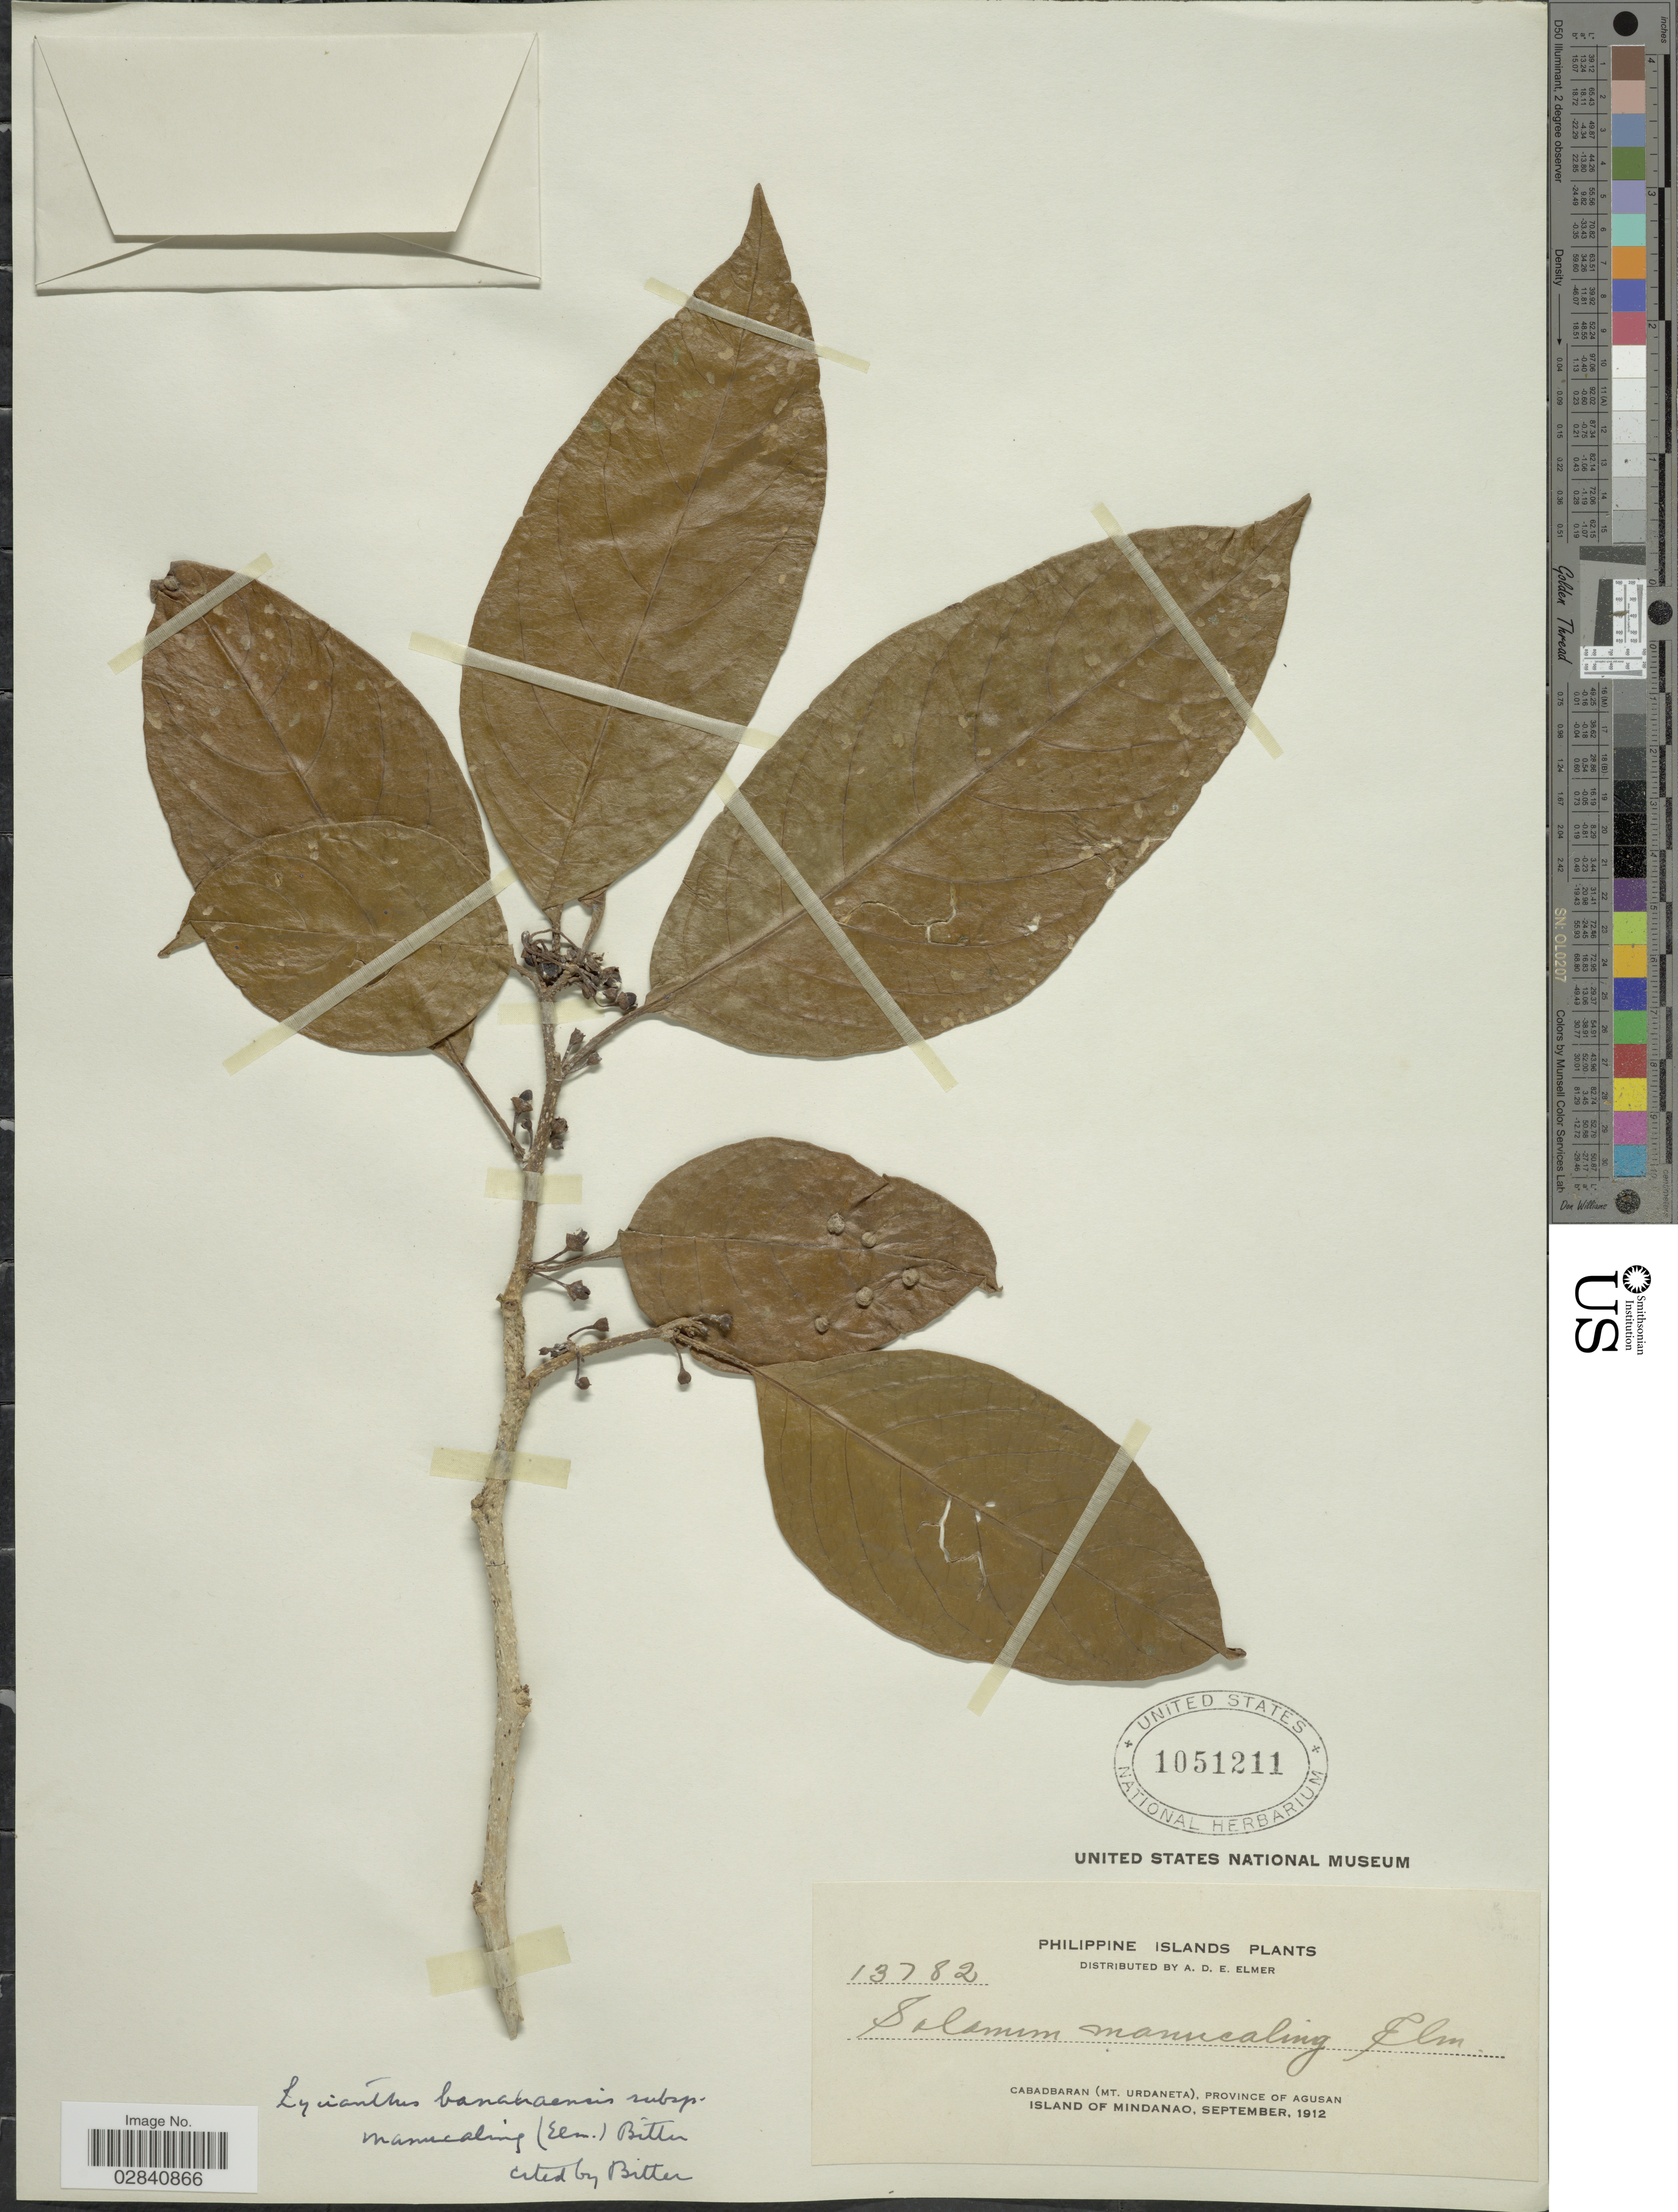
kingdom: Plantae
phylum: Tracheophyta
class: Magnoliopsida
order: Solanales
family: Solanaceae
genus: Lycianthes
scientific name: Lycianthes banahaensis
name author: (Elmer) Bitt.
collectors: A. D. E. Elmer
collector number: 13782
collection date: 1912-09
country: Philippines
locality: Philippine Islands, Cabadbaran (Mt. Urdaneta), Province of Agusan. Island of Mindanao.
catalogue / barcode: US 1051211